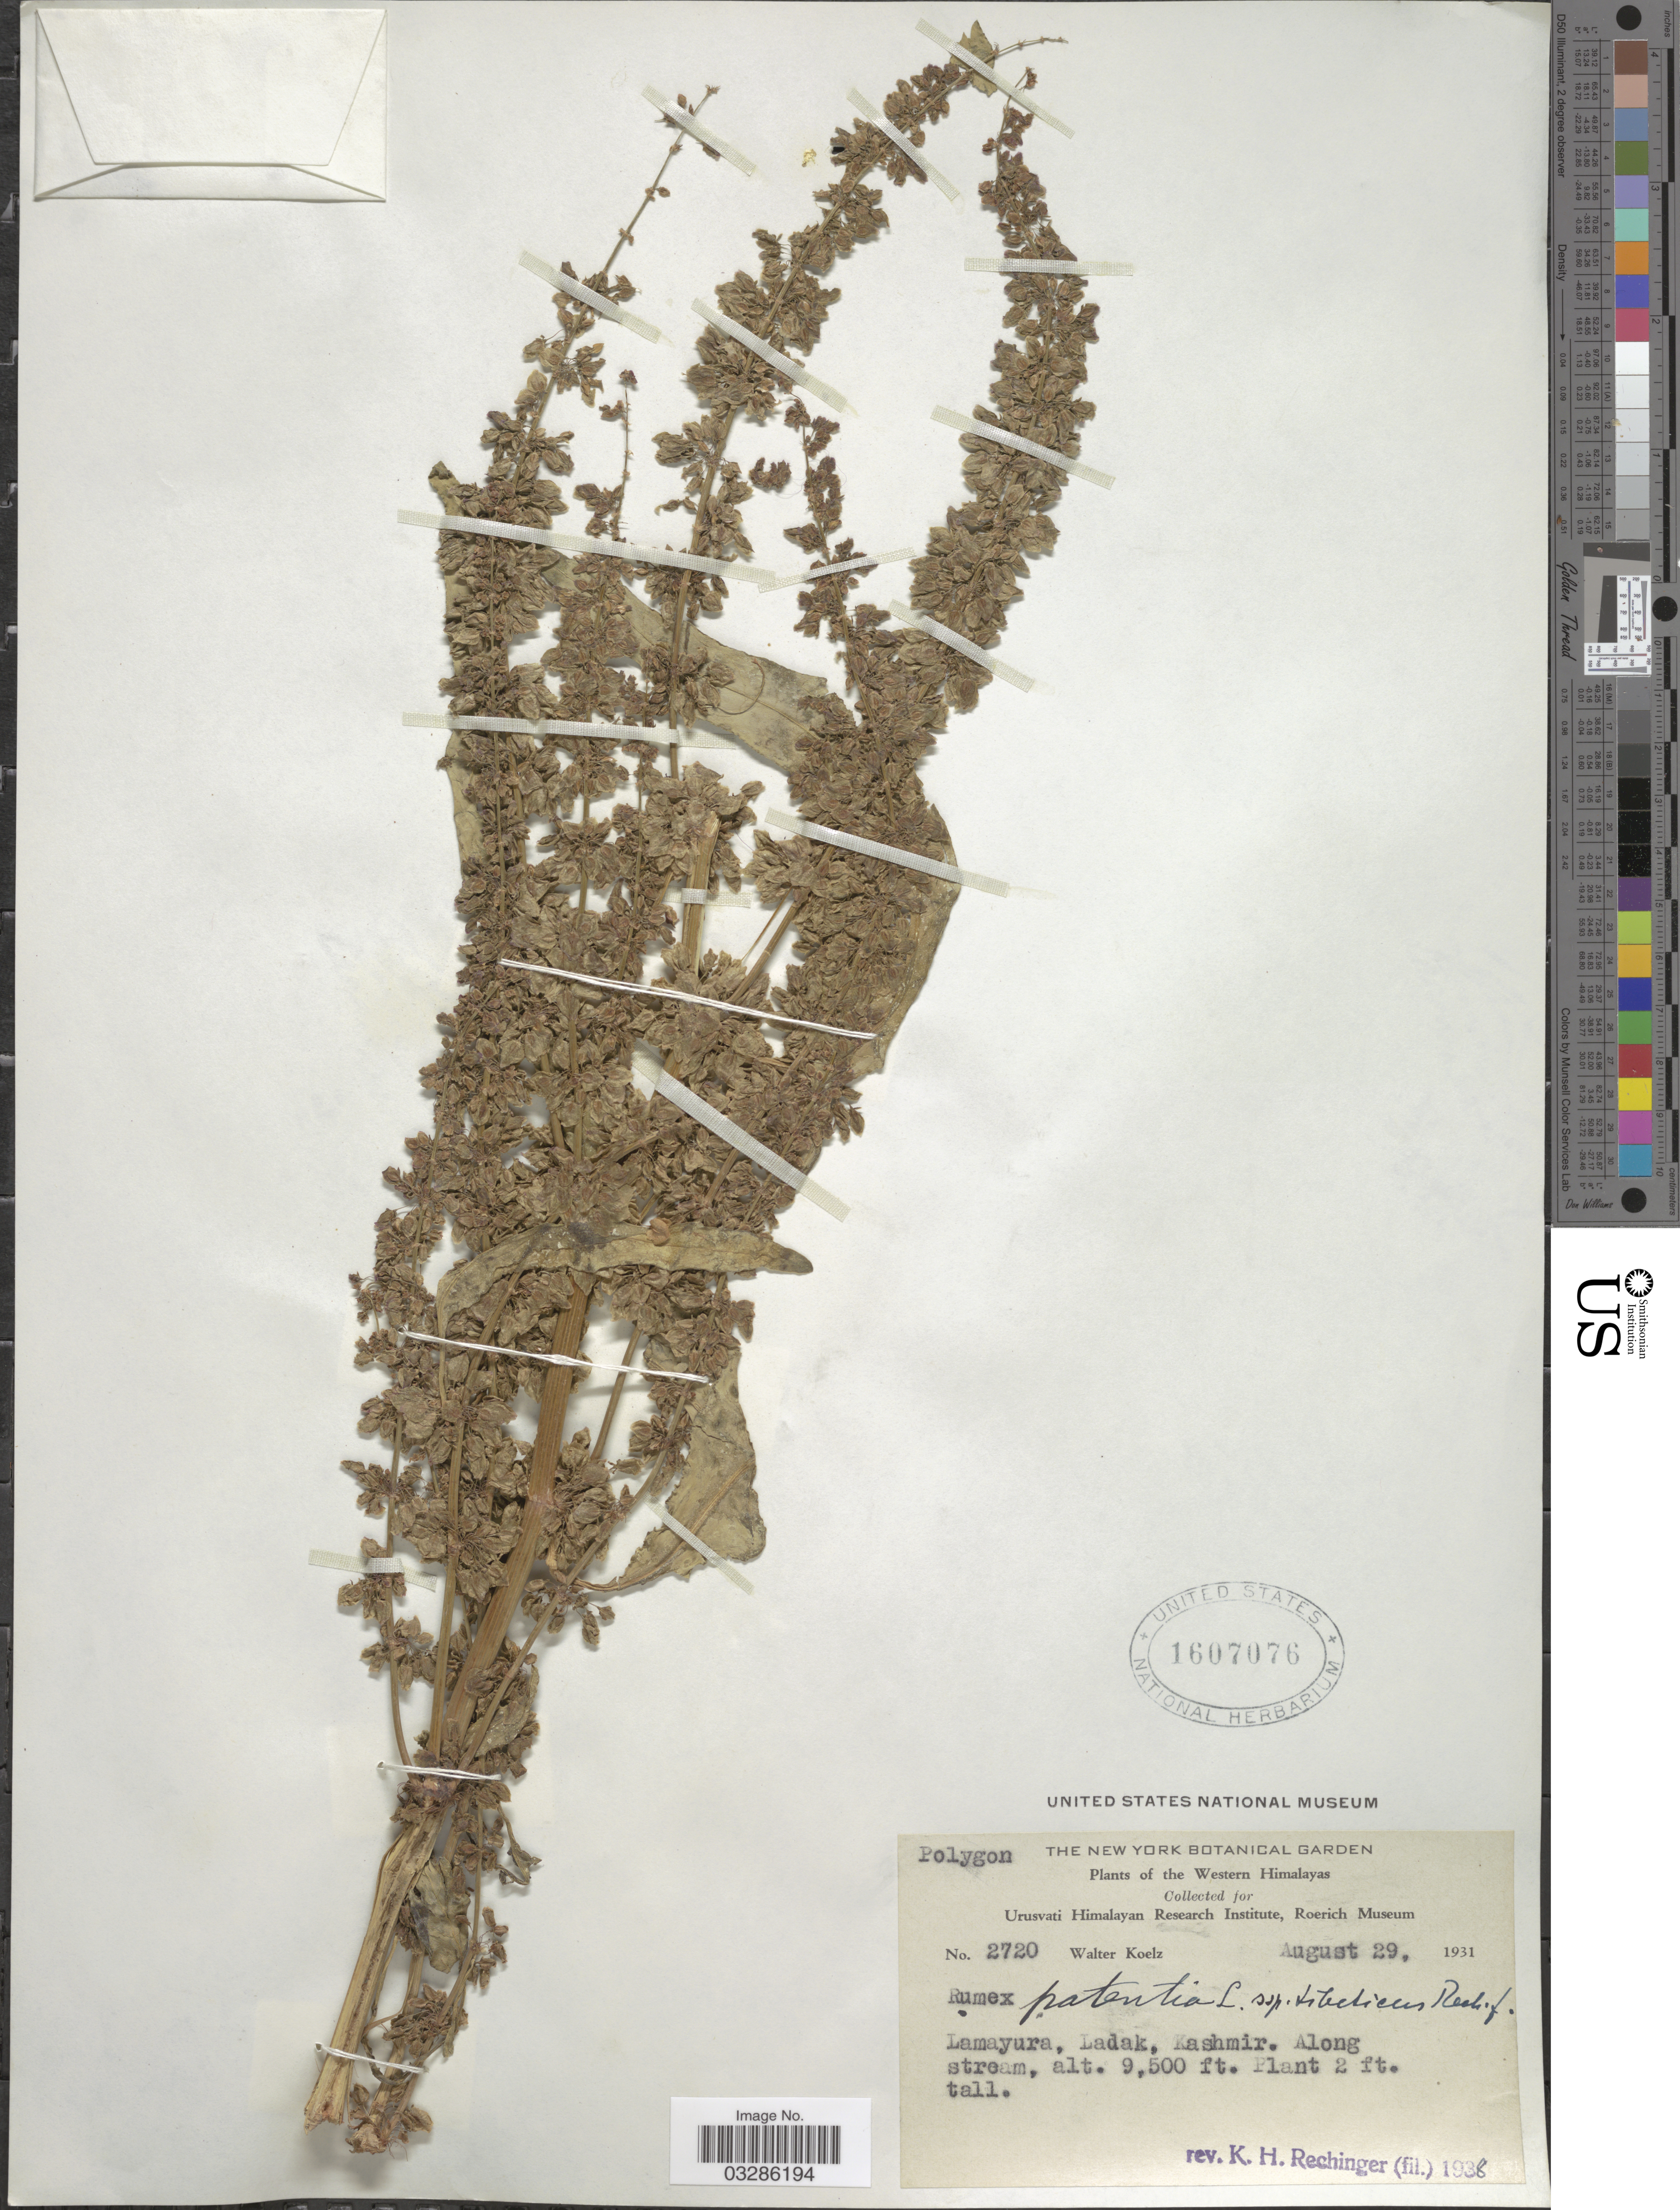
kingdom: Plantae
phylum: Tracheophyta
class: Magnoliopsida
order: Caryophyllales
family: Polygonaceae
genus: Rumex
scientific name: Rumex patientia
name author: L.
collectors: W. N. Koelz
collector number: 2720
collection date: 1931-08-29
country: India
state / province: Ladakh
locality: Western Himalayas. Lamayura, Ladak, Kashmir.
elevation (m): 2896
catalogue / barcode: US 1607076